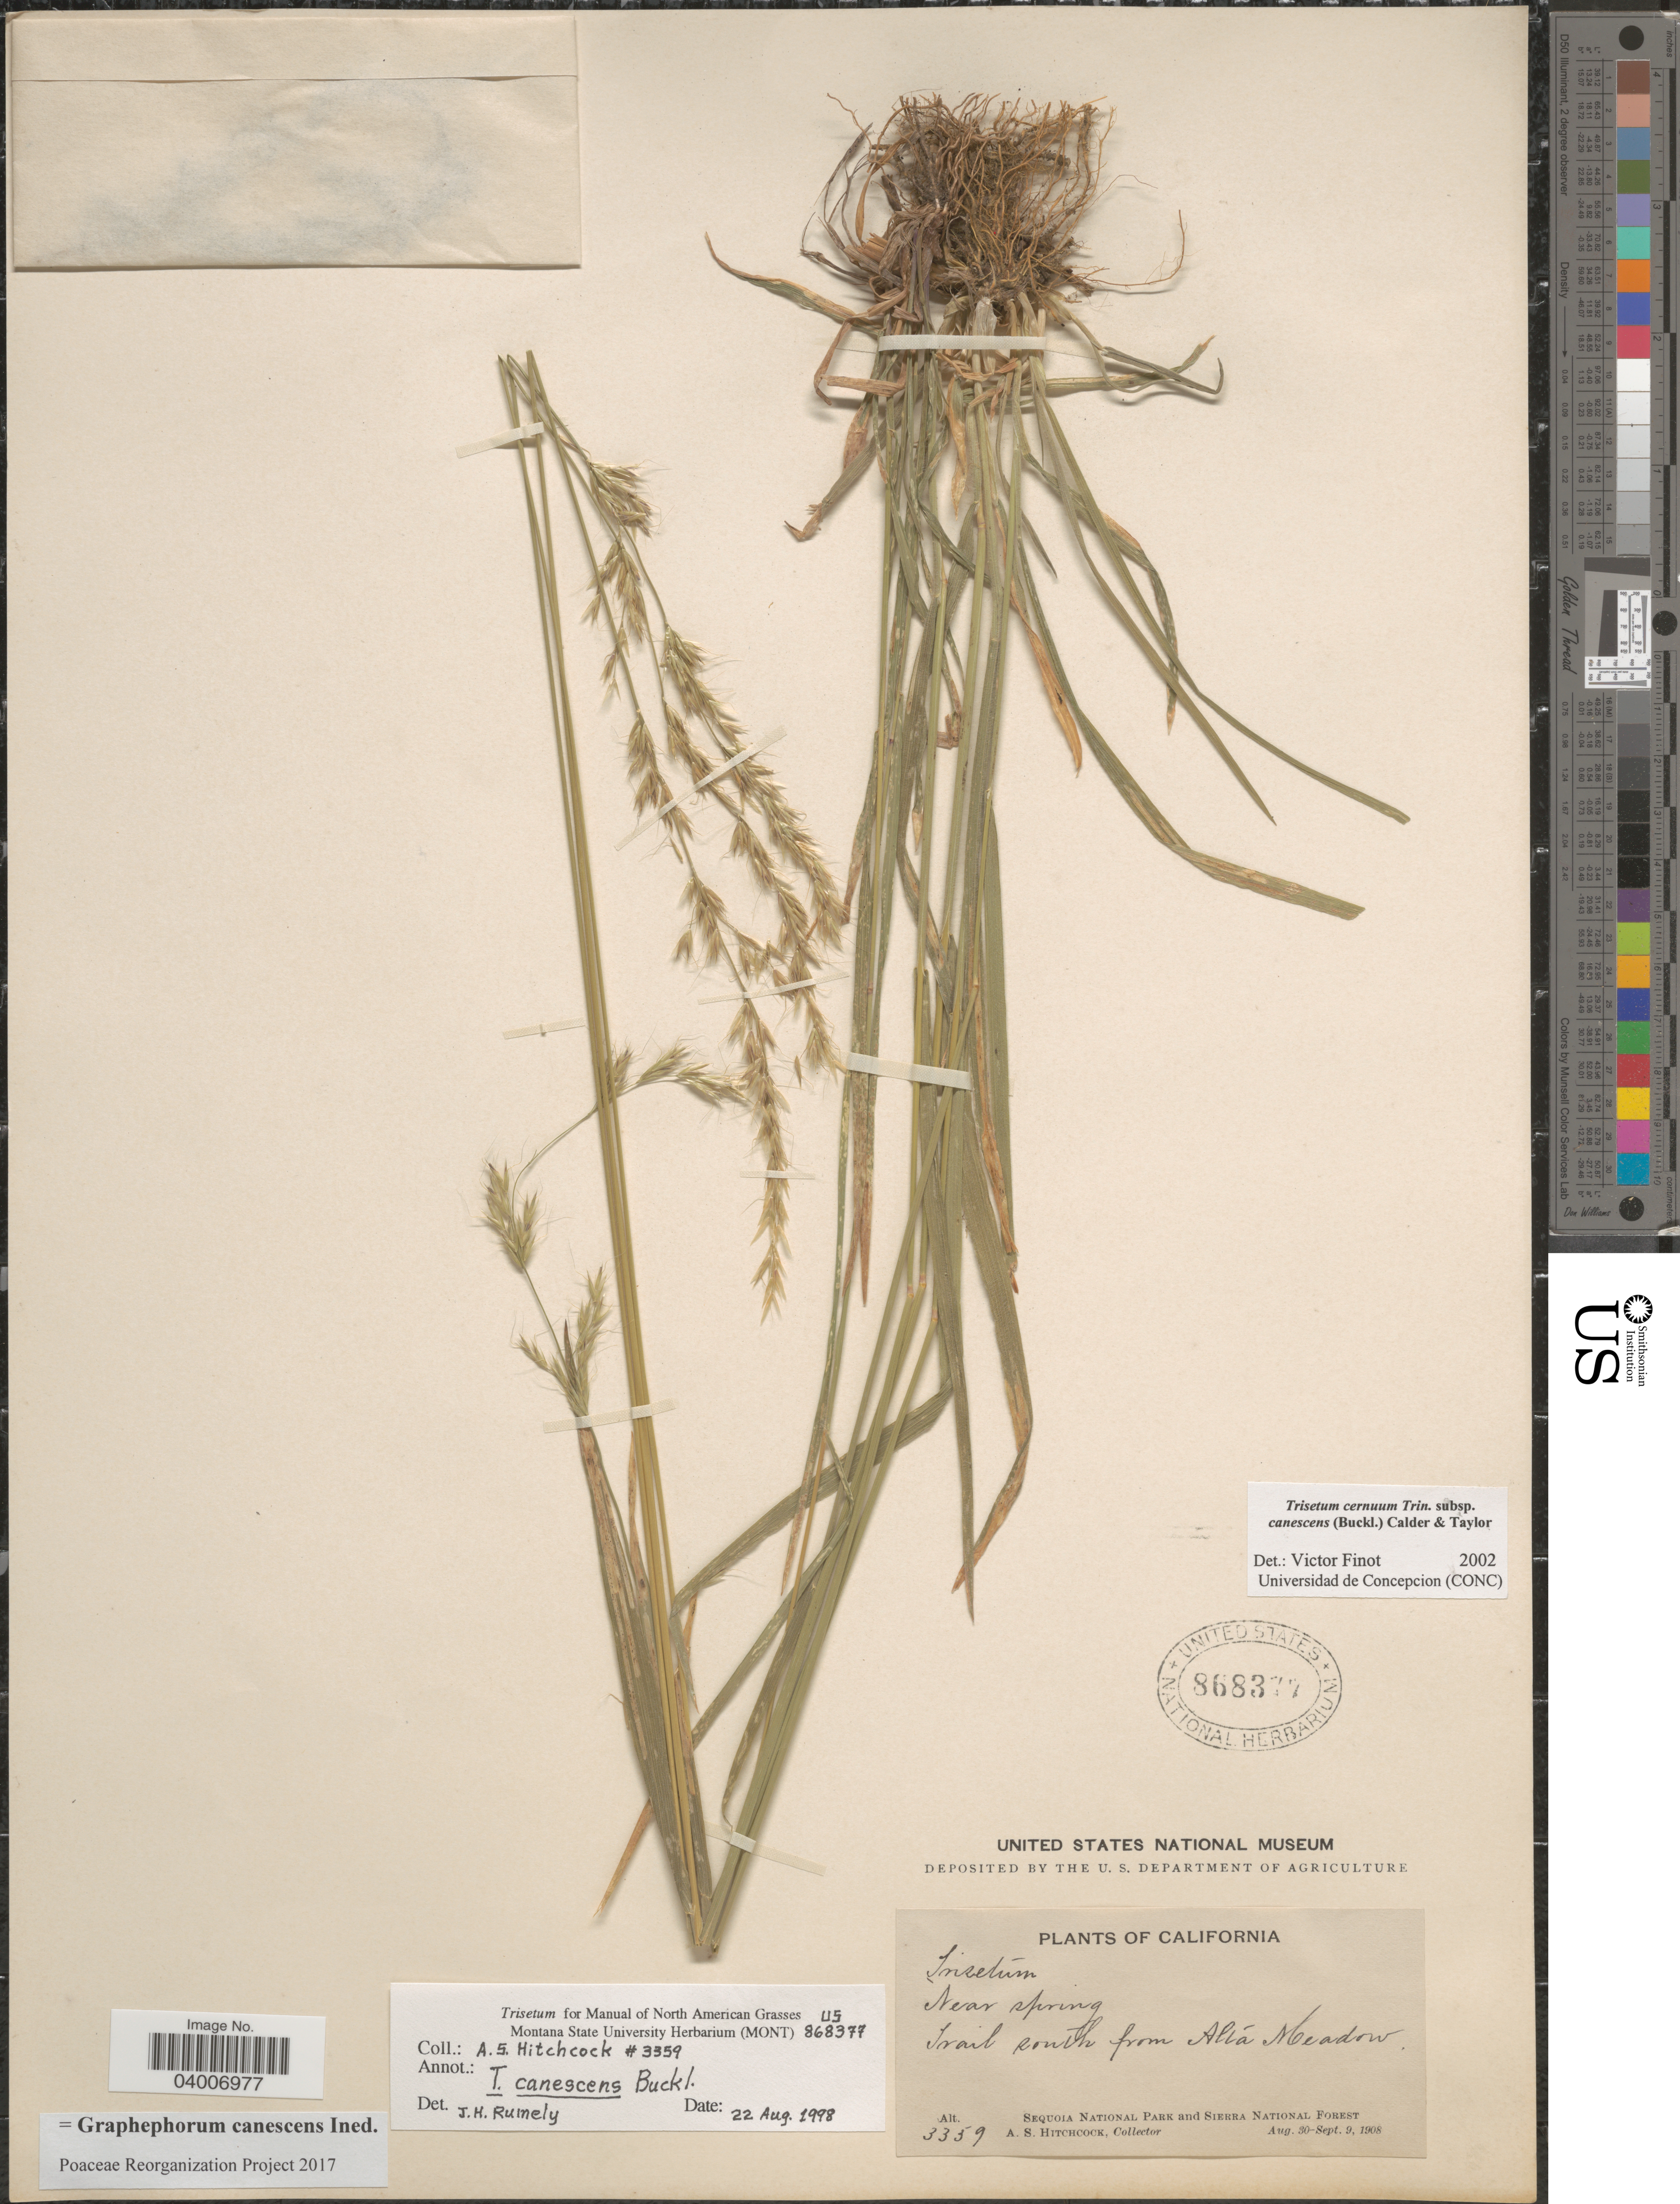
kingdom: Plantae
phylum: Tracheophyta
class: Liliopsida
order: Poales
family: Poaceae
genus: Graphephorum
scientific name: Graphephorum canescens ined.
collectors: A. S. Hitchcock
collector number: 3359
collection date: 1908-08-30/1908-09-09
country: United States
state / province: California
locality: Near spring. Trail south from Alta Meadow. Sequoia National Park and Sierra National Forest.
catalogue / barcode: US 868377